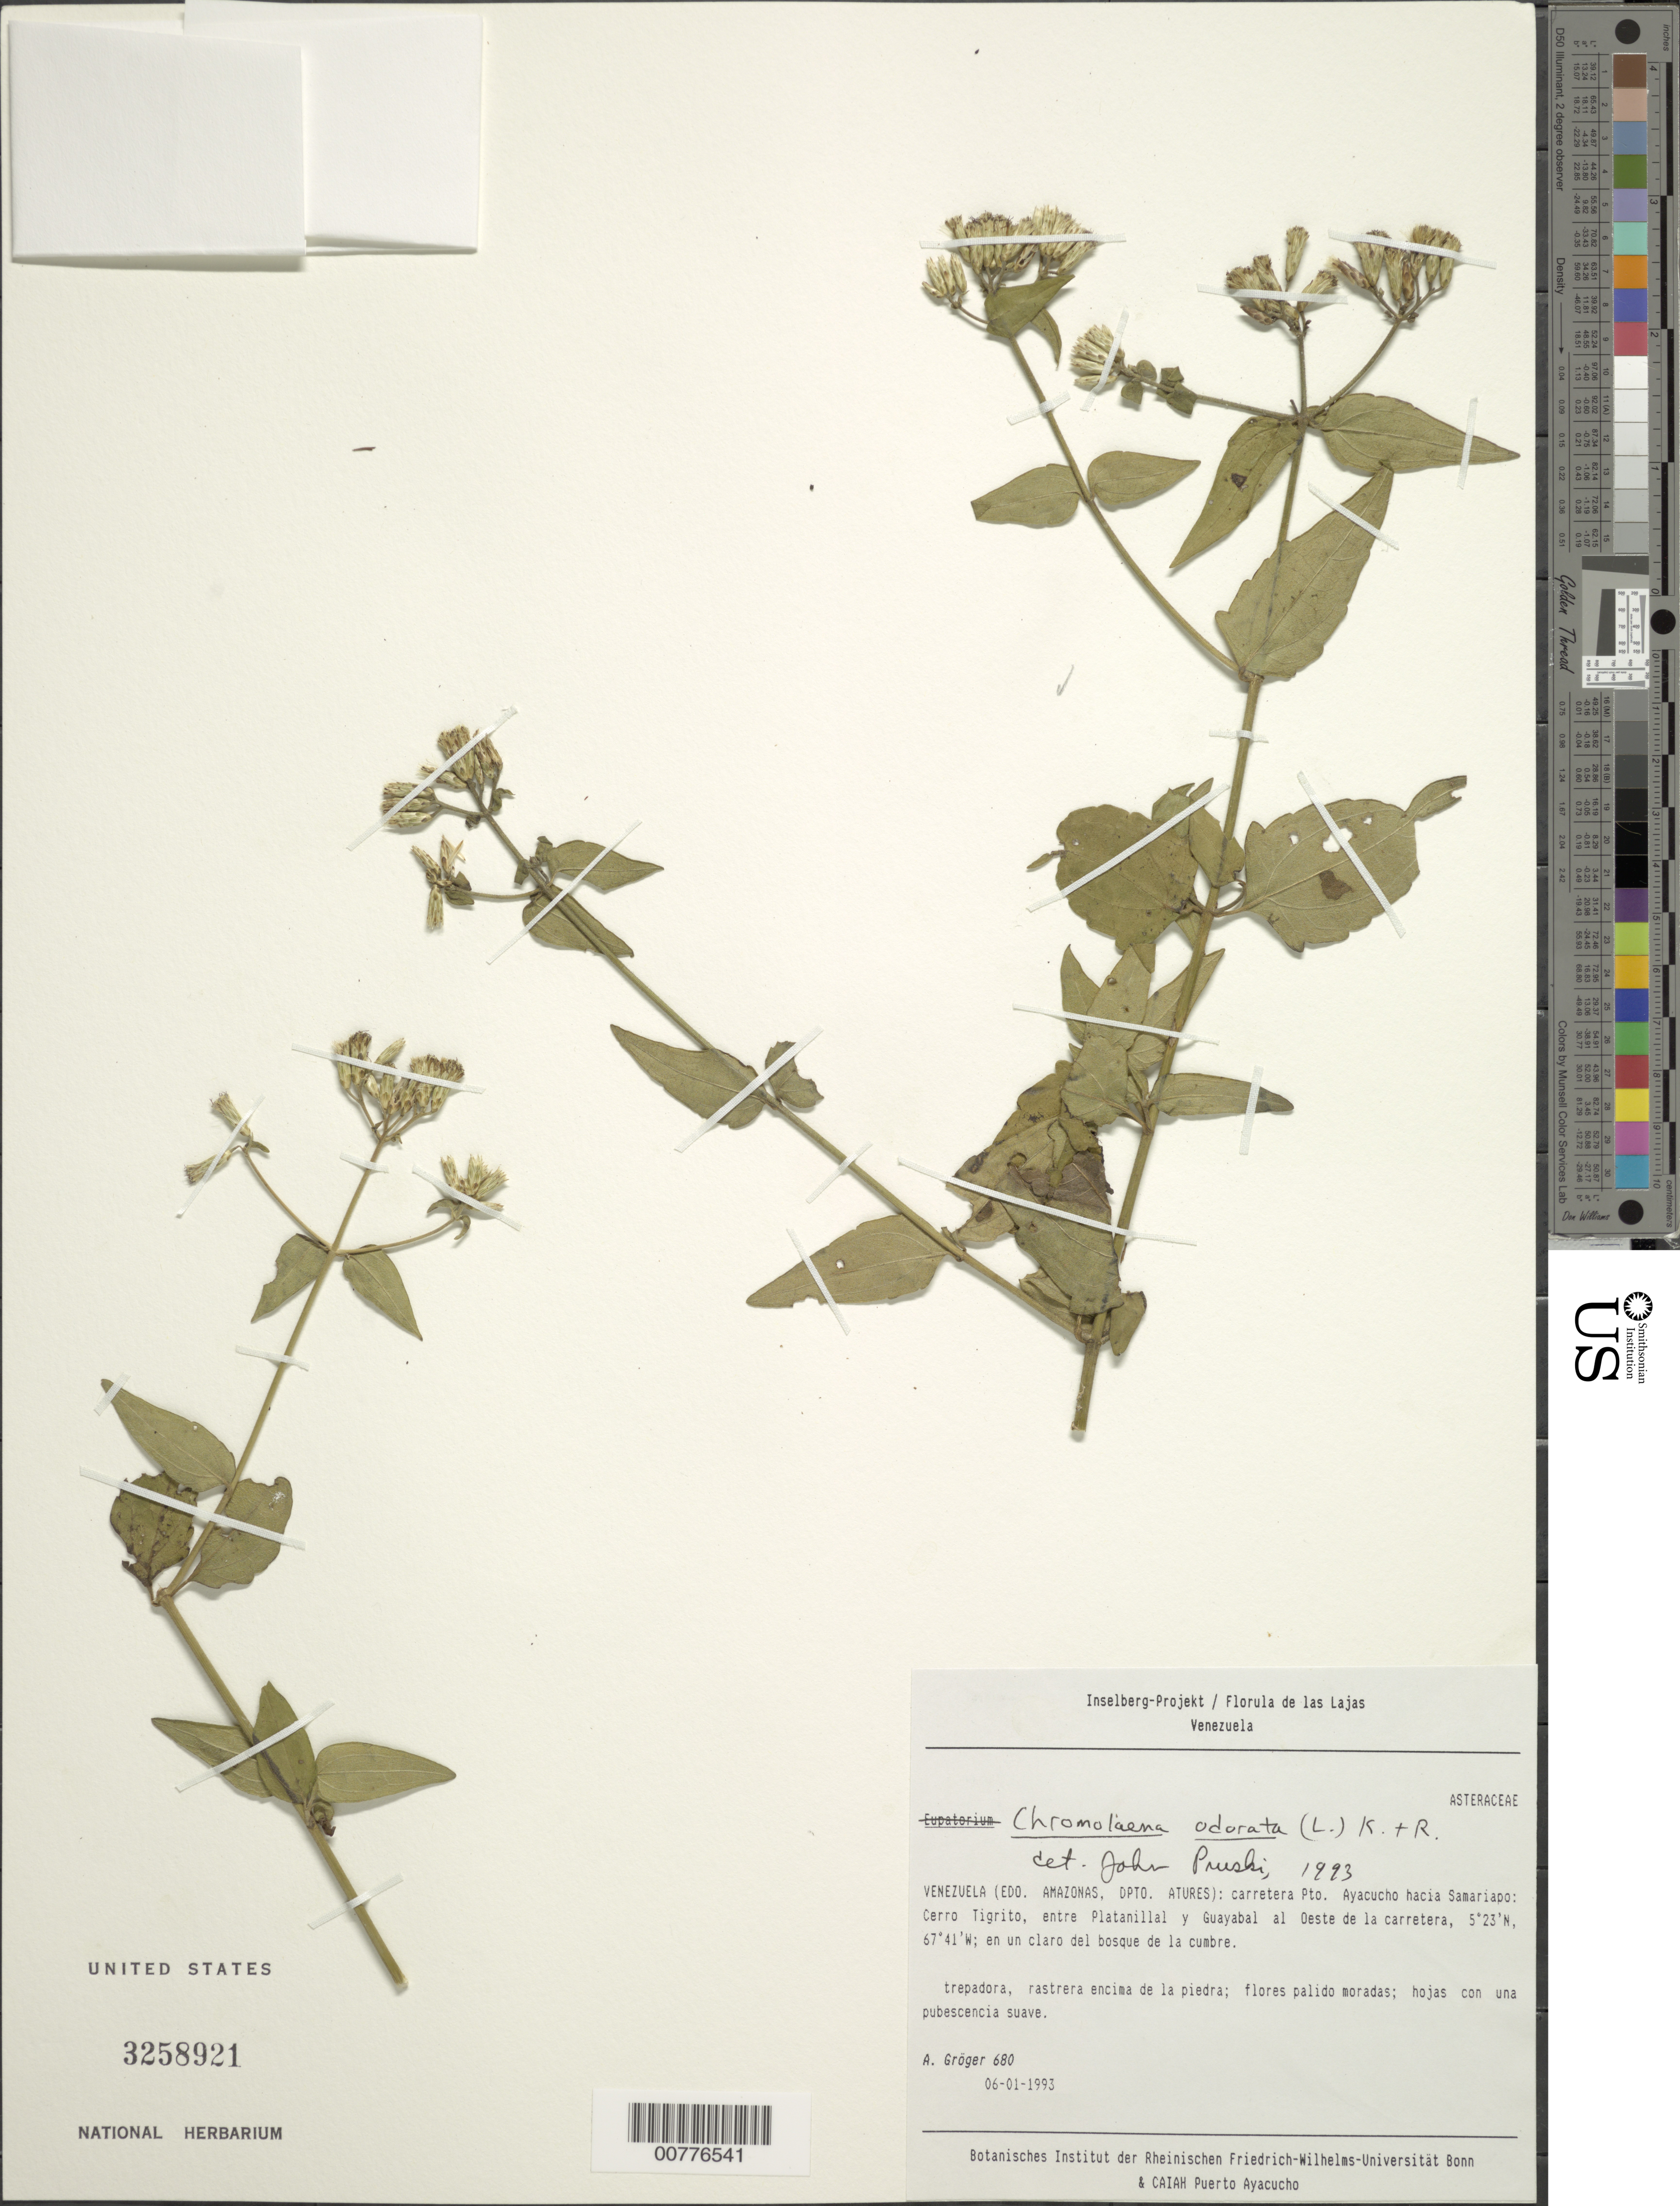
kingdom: Plantae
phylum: Tracheophyta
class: Magnoliopsida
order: Asterales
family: Asteraceae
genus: Chromolaena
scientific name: Chromolaena odorata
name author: (L.) R.M. King & H. Rob.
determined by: Pruski, J. F.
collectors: A. Gröger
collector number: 680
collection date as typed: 6-Jan-93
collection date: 1993-01-06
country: Venezuela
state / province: Amazonas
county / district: Atures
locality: Puerto Ayacucho to Samariapo road, Cerro Tigrito, betw Platanillal & Guayabal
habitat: Claro del bosque de la cumbre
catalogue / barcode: US 3258921